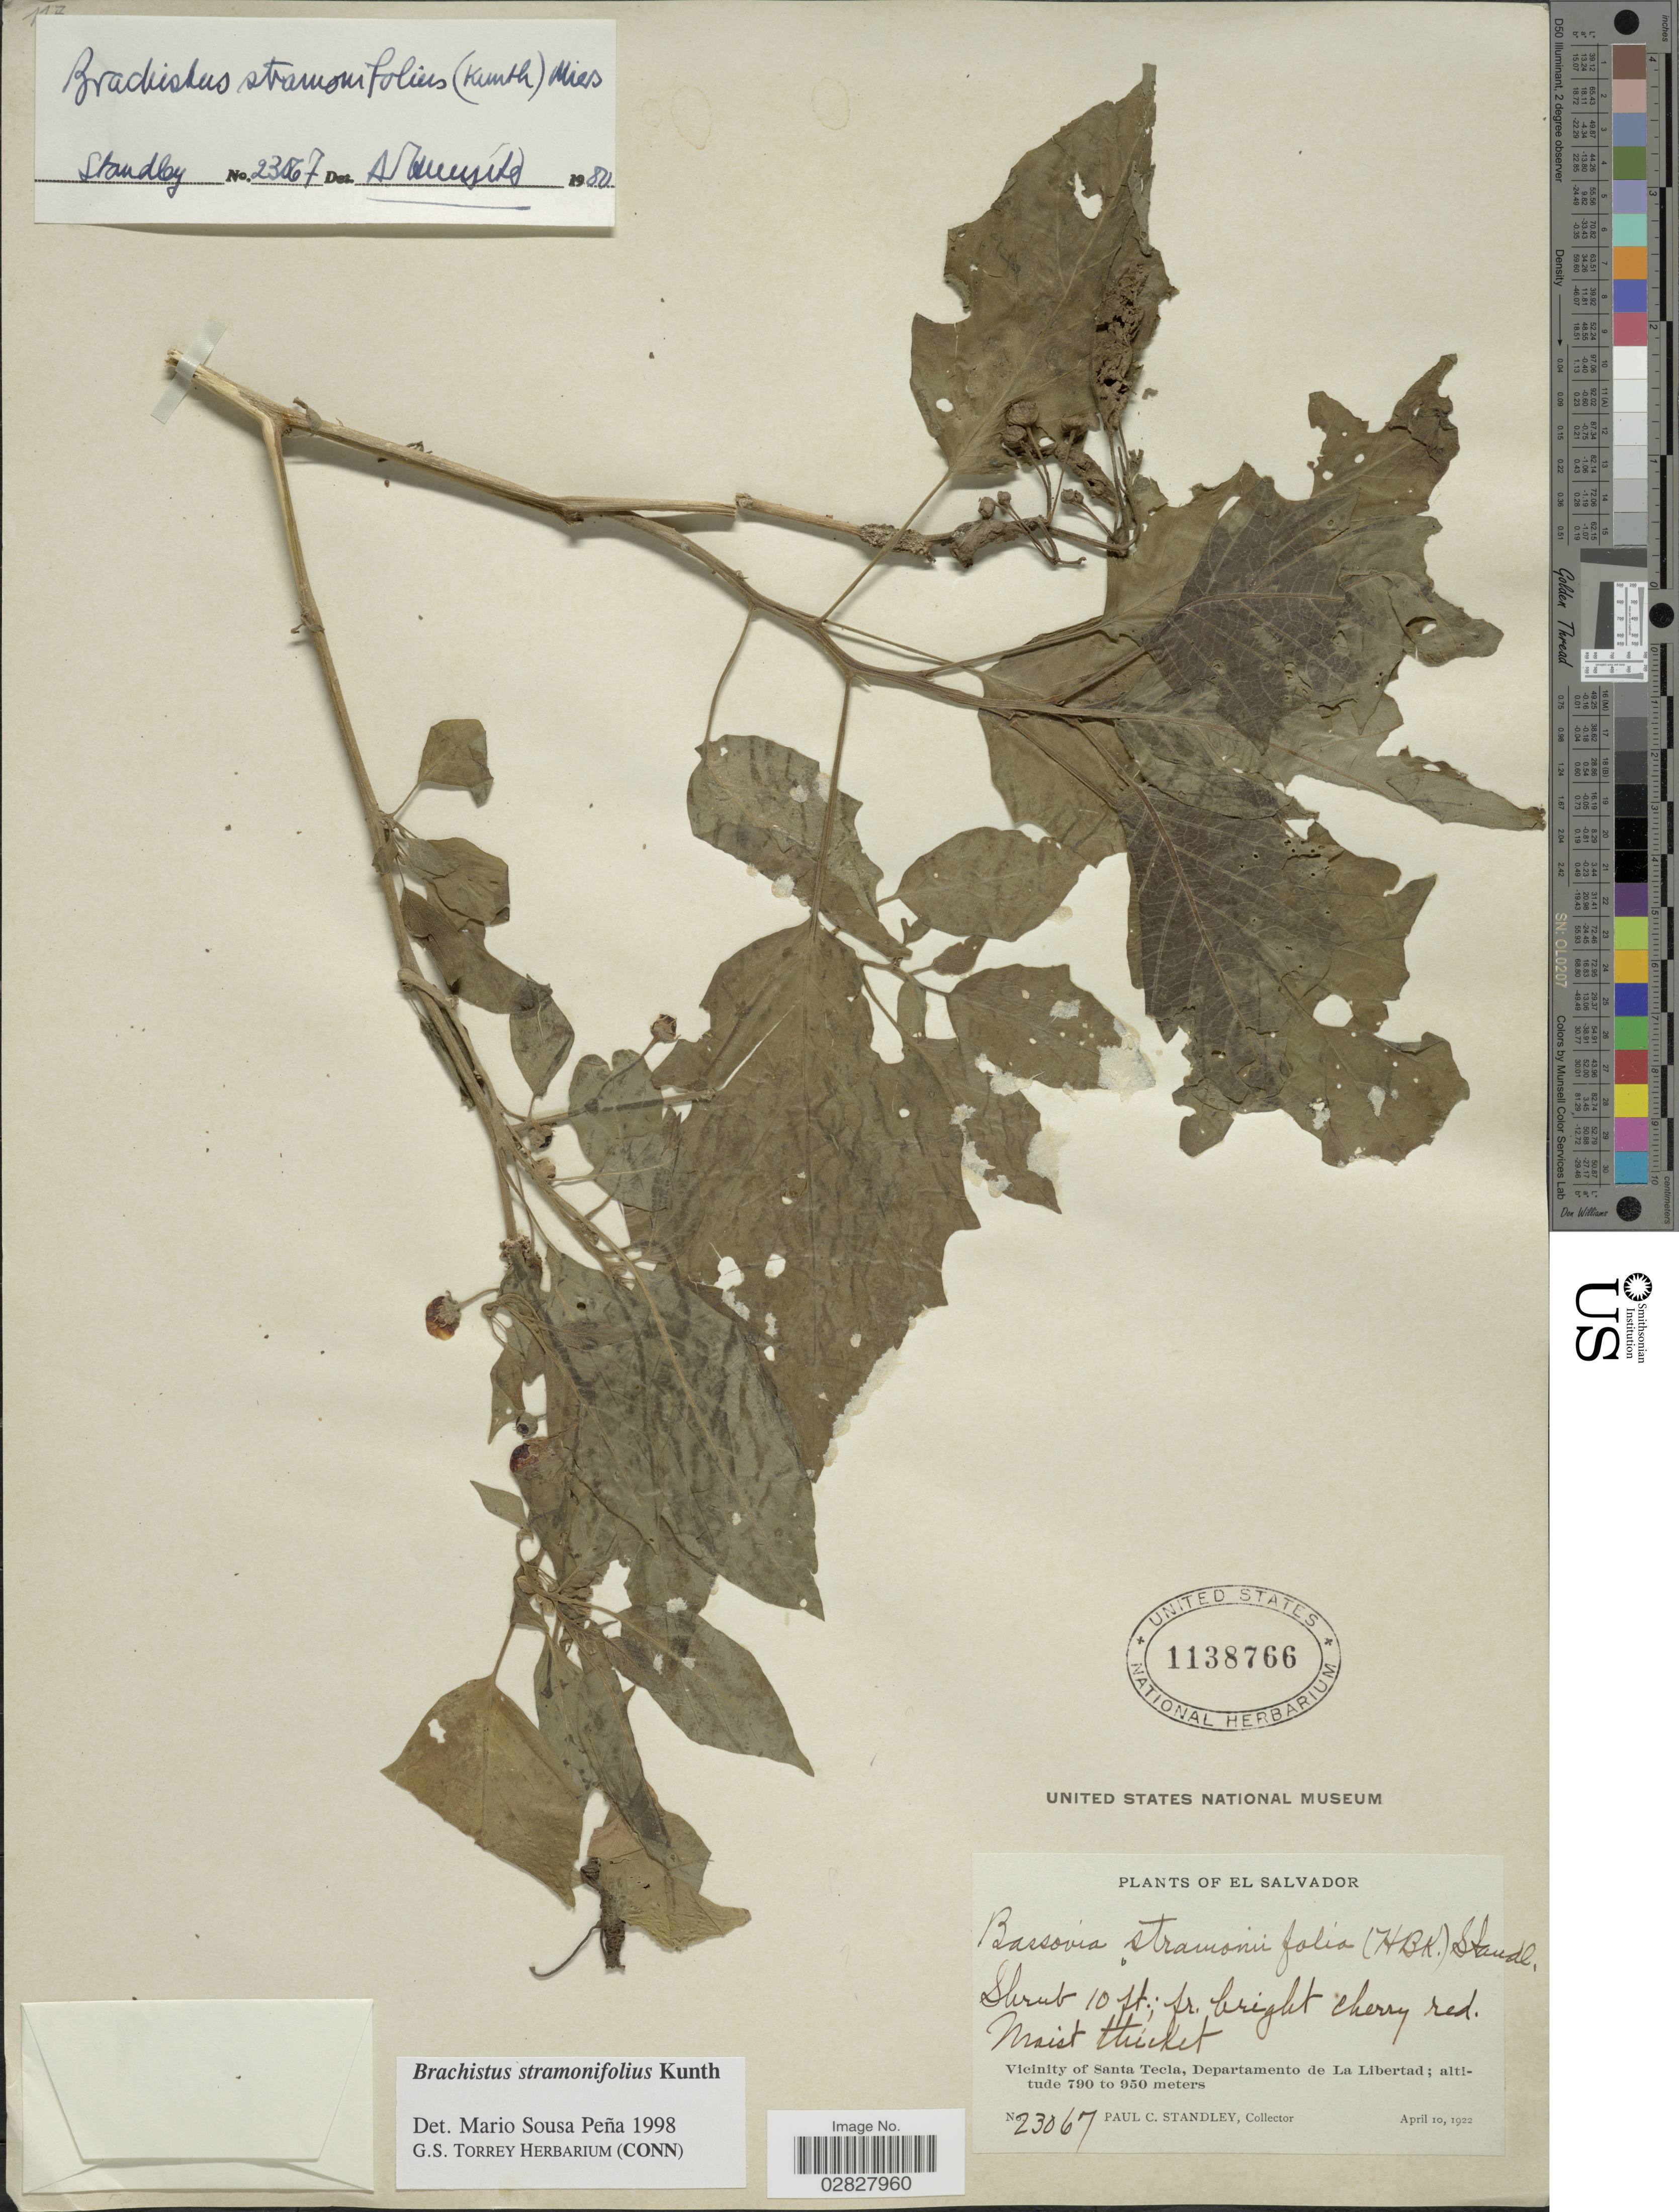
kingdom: Plantae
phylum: Tracheophyta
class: Magnoliopsida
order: Solanales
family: Solanaceae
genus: Brachistus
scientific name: Brachistus stramonifolius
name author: (Kunth) Miers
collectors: P. C. Standley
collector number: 23067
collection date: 1922-04-10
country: El Salvador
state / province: La Libertad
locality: Vicinity of Santa Tecla, Departamento de La Libertad.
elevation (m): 790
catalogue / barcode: US 1138766